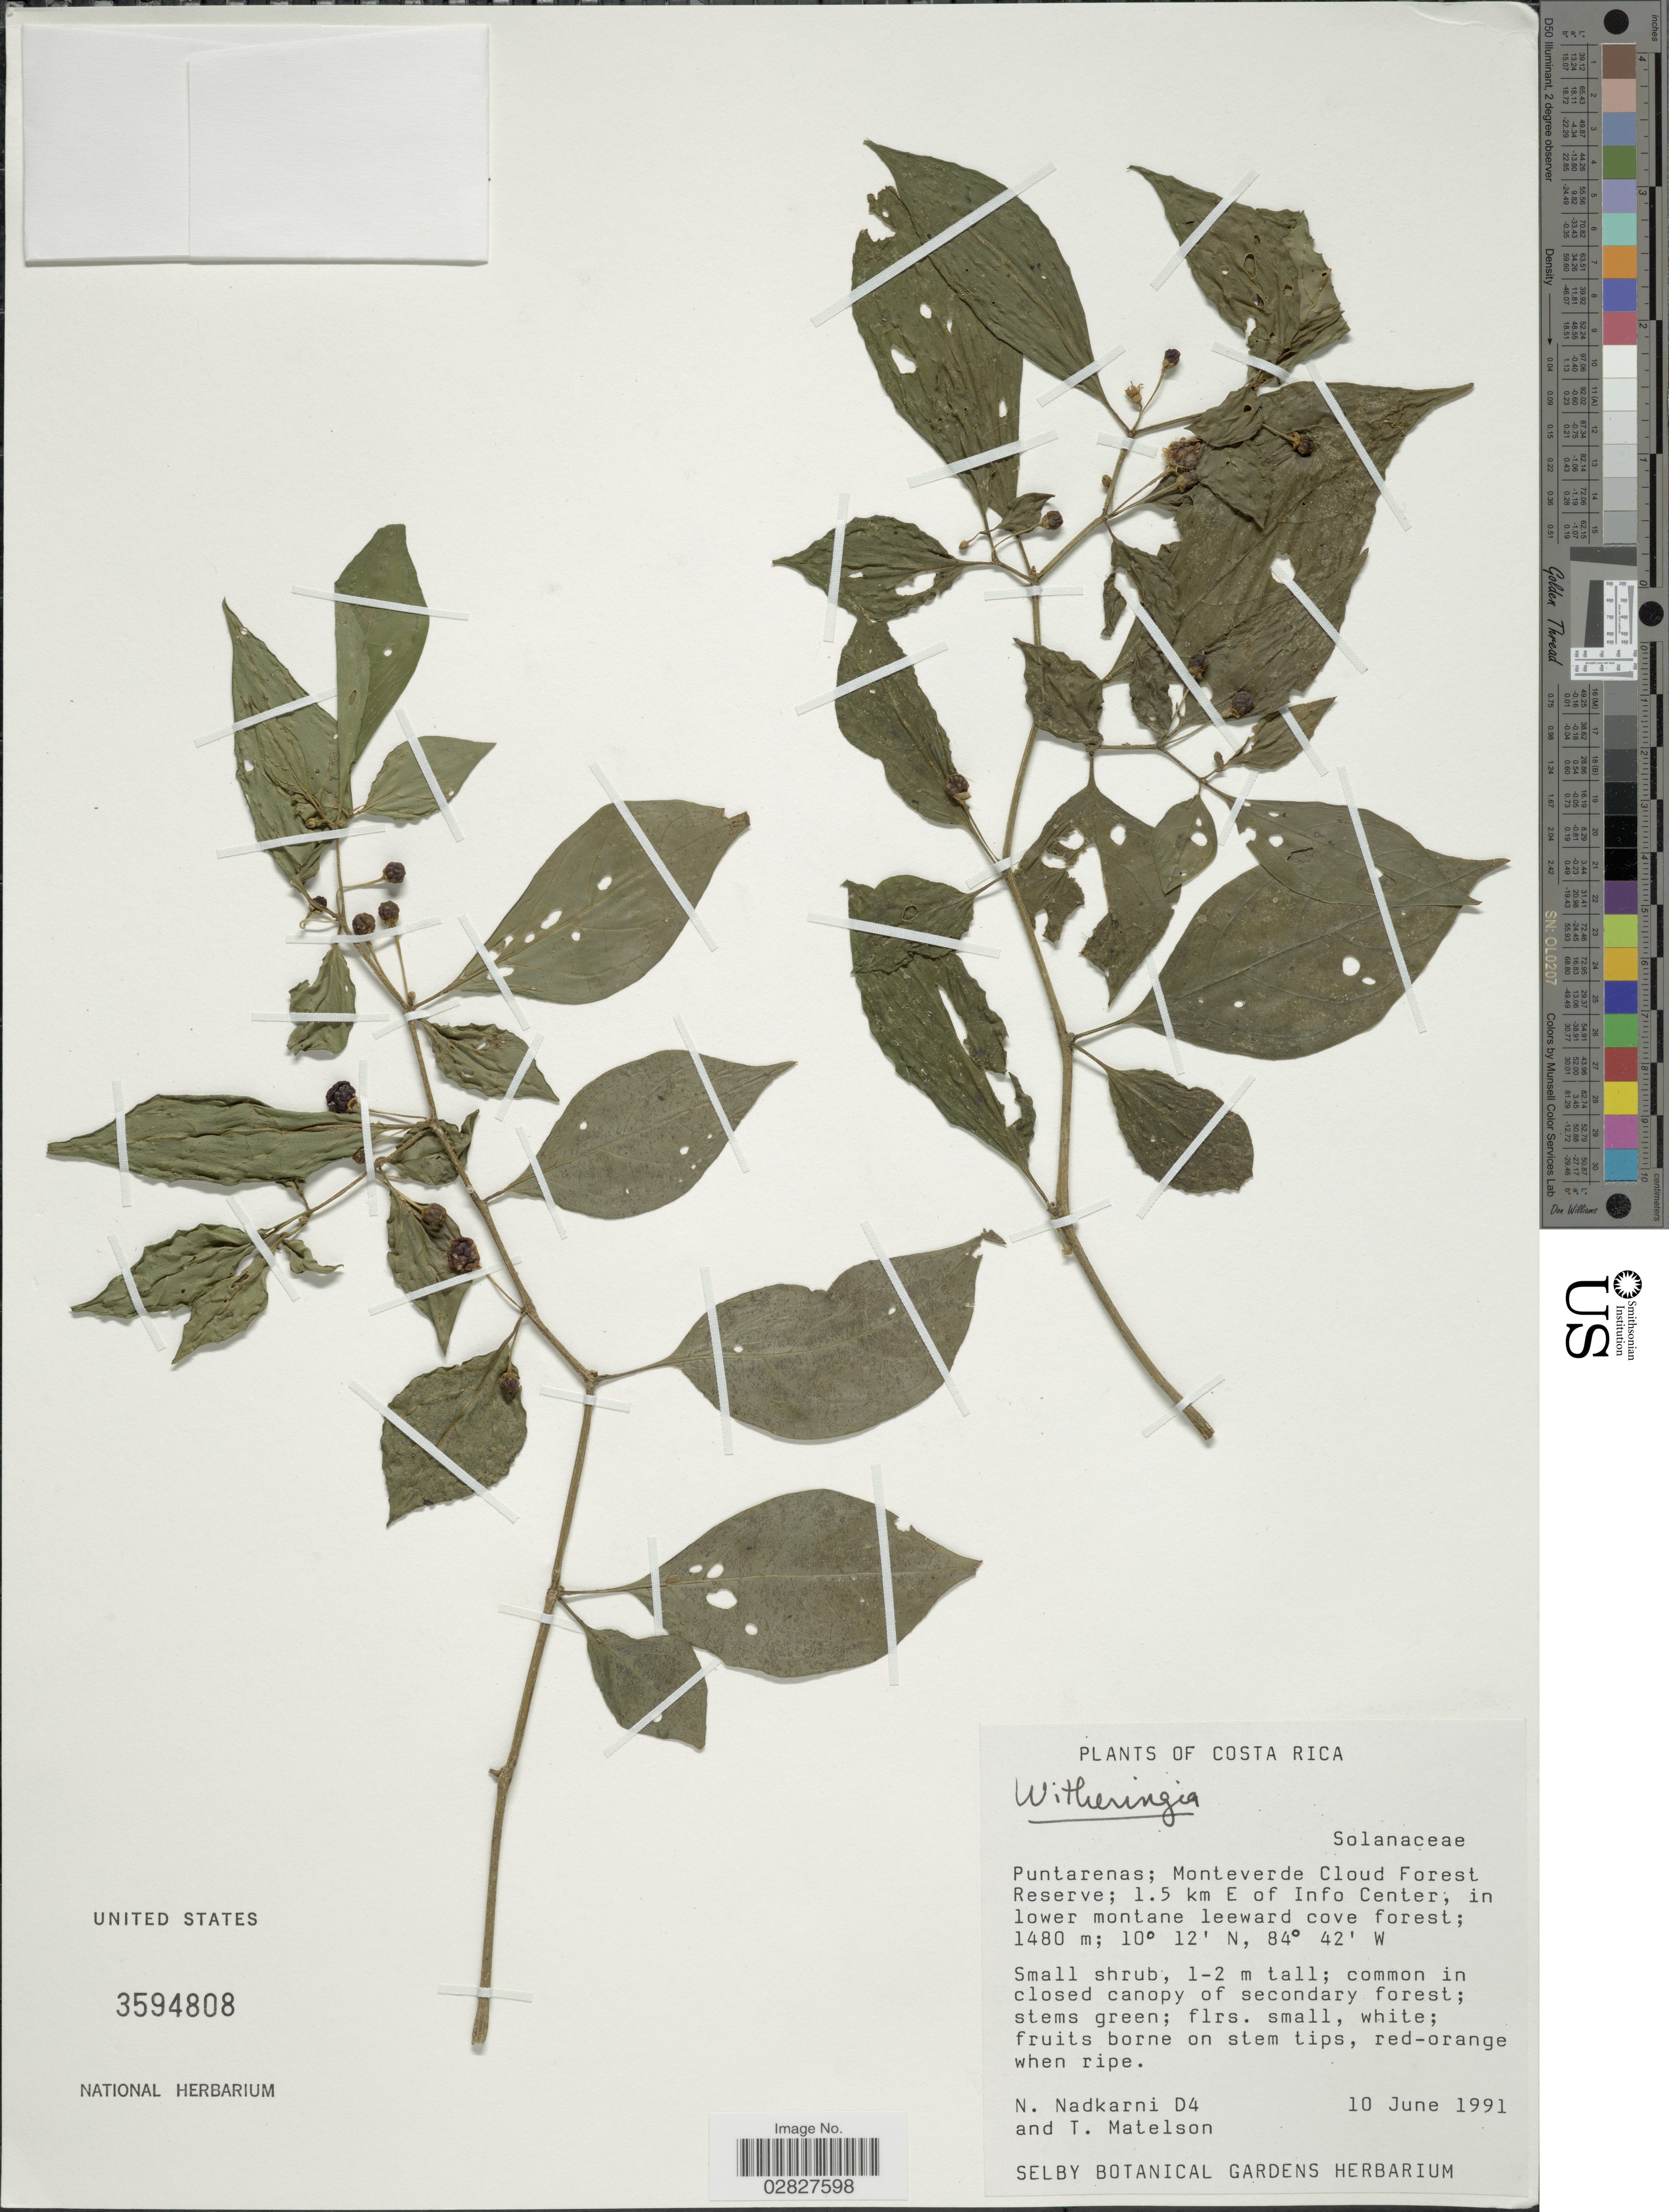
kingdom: Plantae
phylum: Tracheophyta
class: Magnoliopsida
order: Solanales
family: Solanaceae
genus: Witheringia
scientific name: Witheringia sp.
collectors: N. Nadkarni & T. Matelson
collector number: D4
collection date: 1991-06-10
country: Costa Rica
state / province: Puntarenas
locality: Monteverde Cloud Forest Reserve; 1.5 km E of Info Center, in lower montane leeward cove forest.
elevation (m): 1480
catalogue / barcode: US 3594808